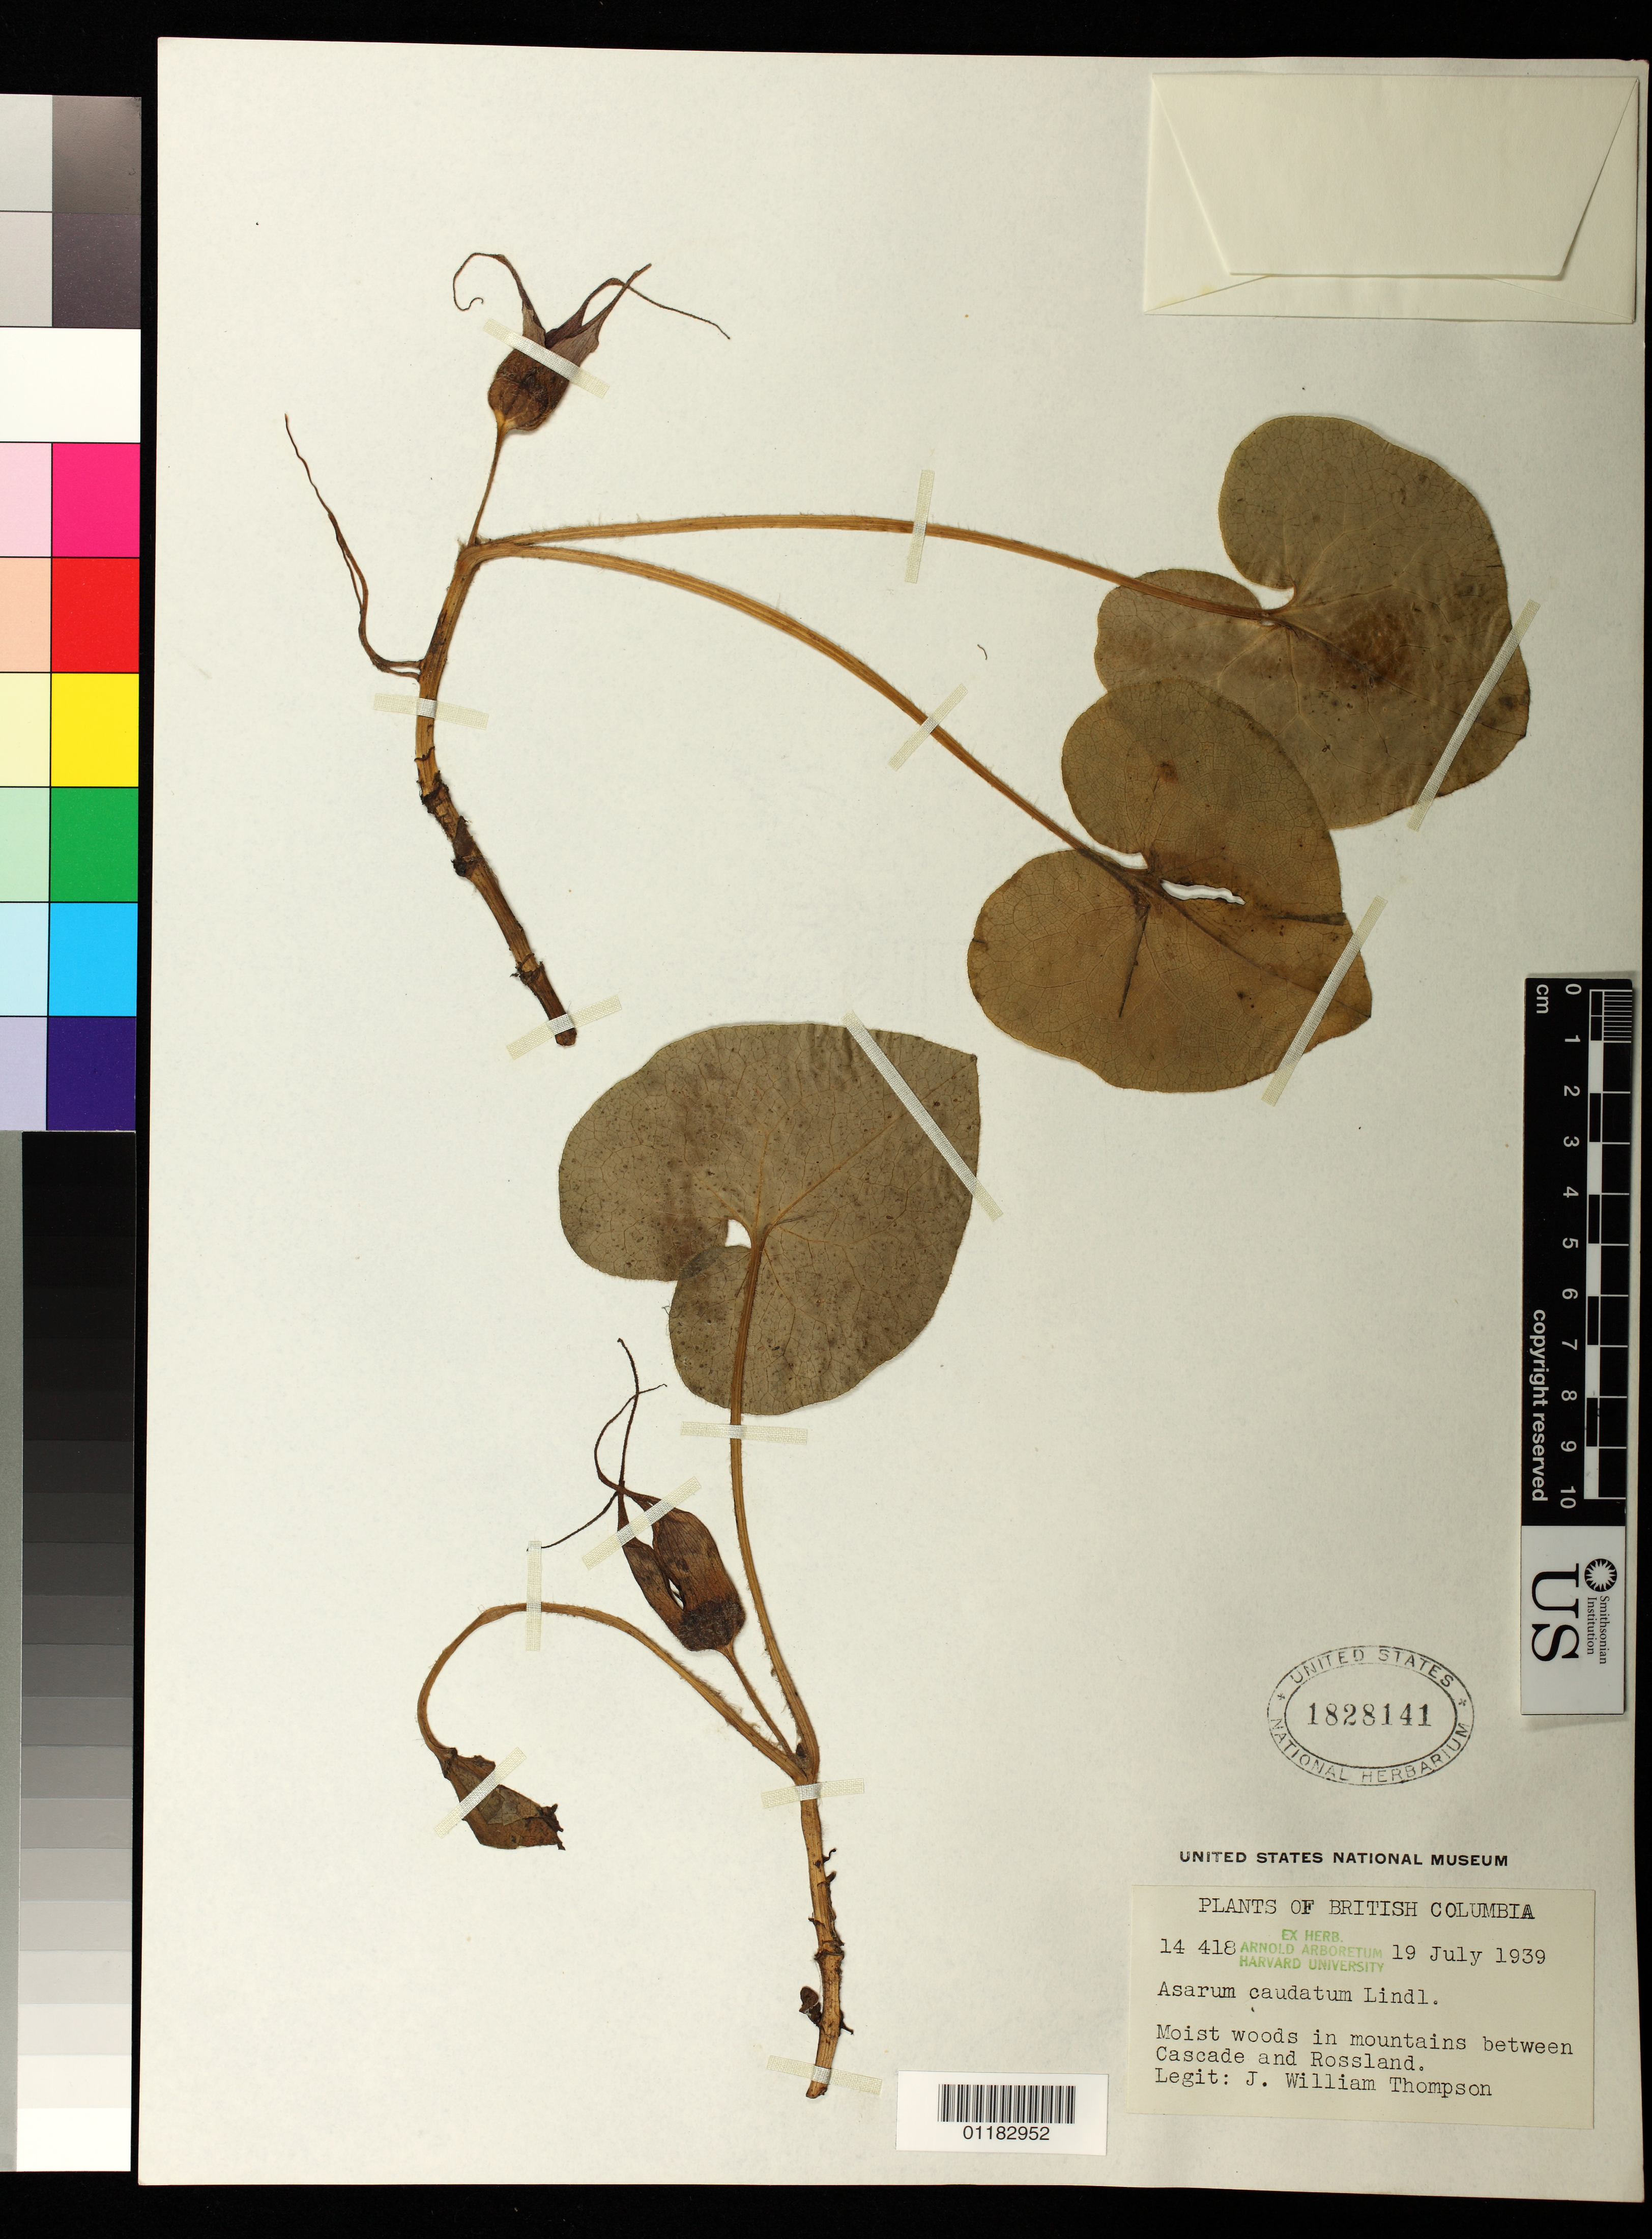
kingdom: Plantae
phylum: Tracheophyta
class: Magnoliopsida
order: Piperales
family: Aristolochiaceae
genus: Asarum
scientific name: Asarum canadense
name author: L.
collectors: J. W. Thompson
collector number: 14418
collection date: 1939-07-19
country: Canada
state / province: British Columbia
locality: Moist woods in mountains between Cascade and Rossland.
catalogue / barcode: US 1828141